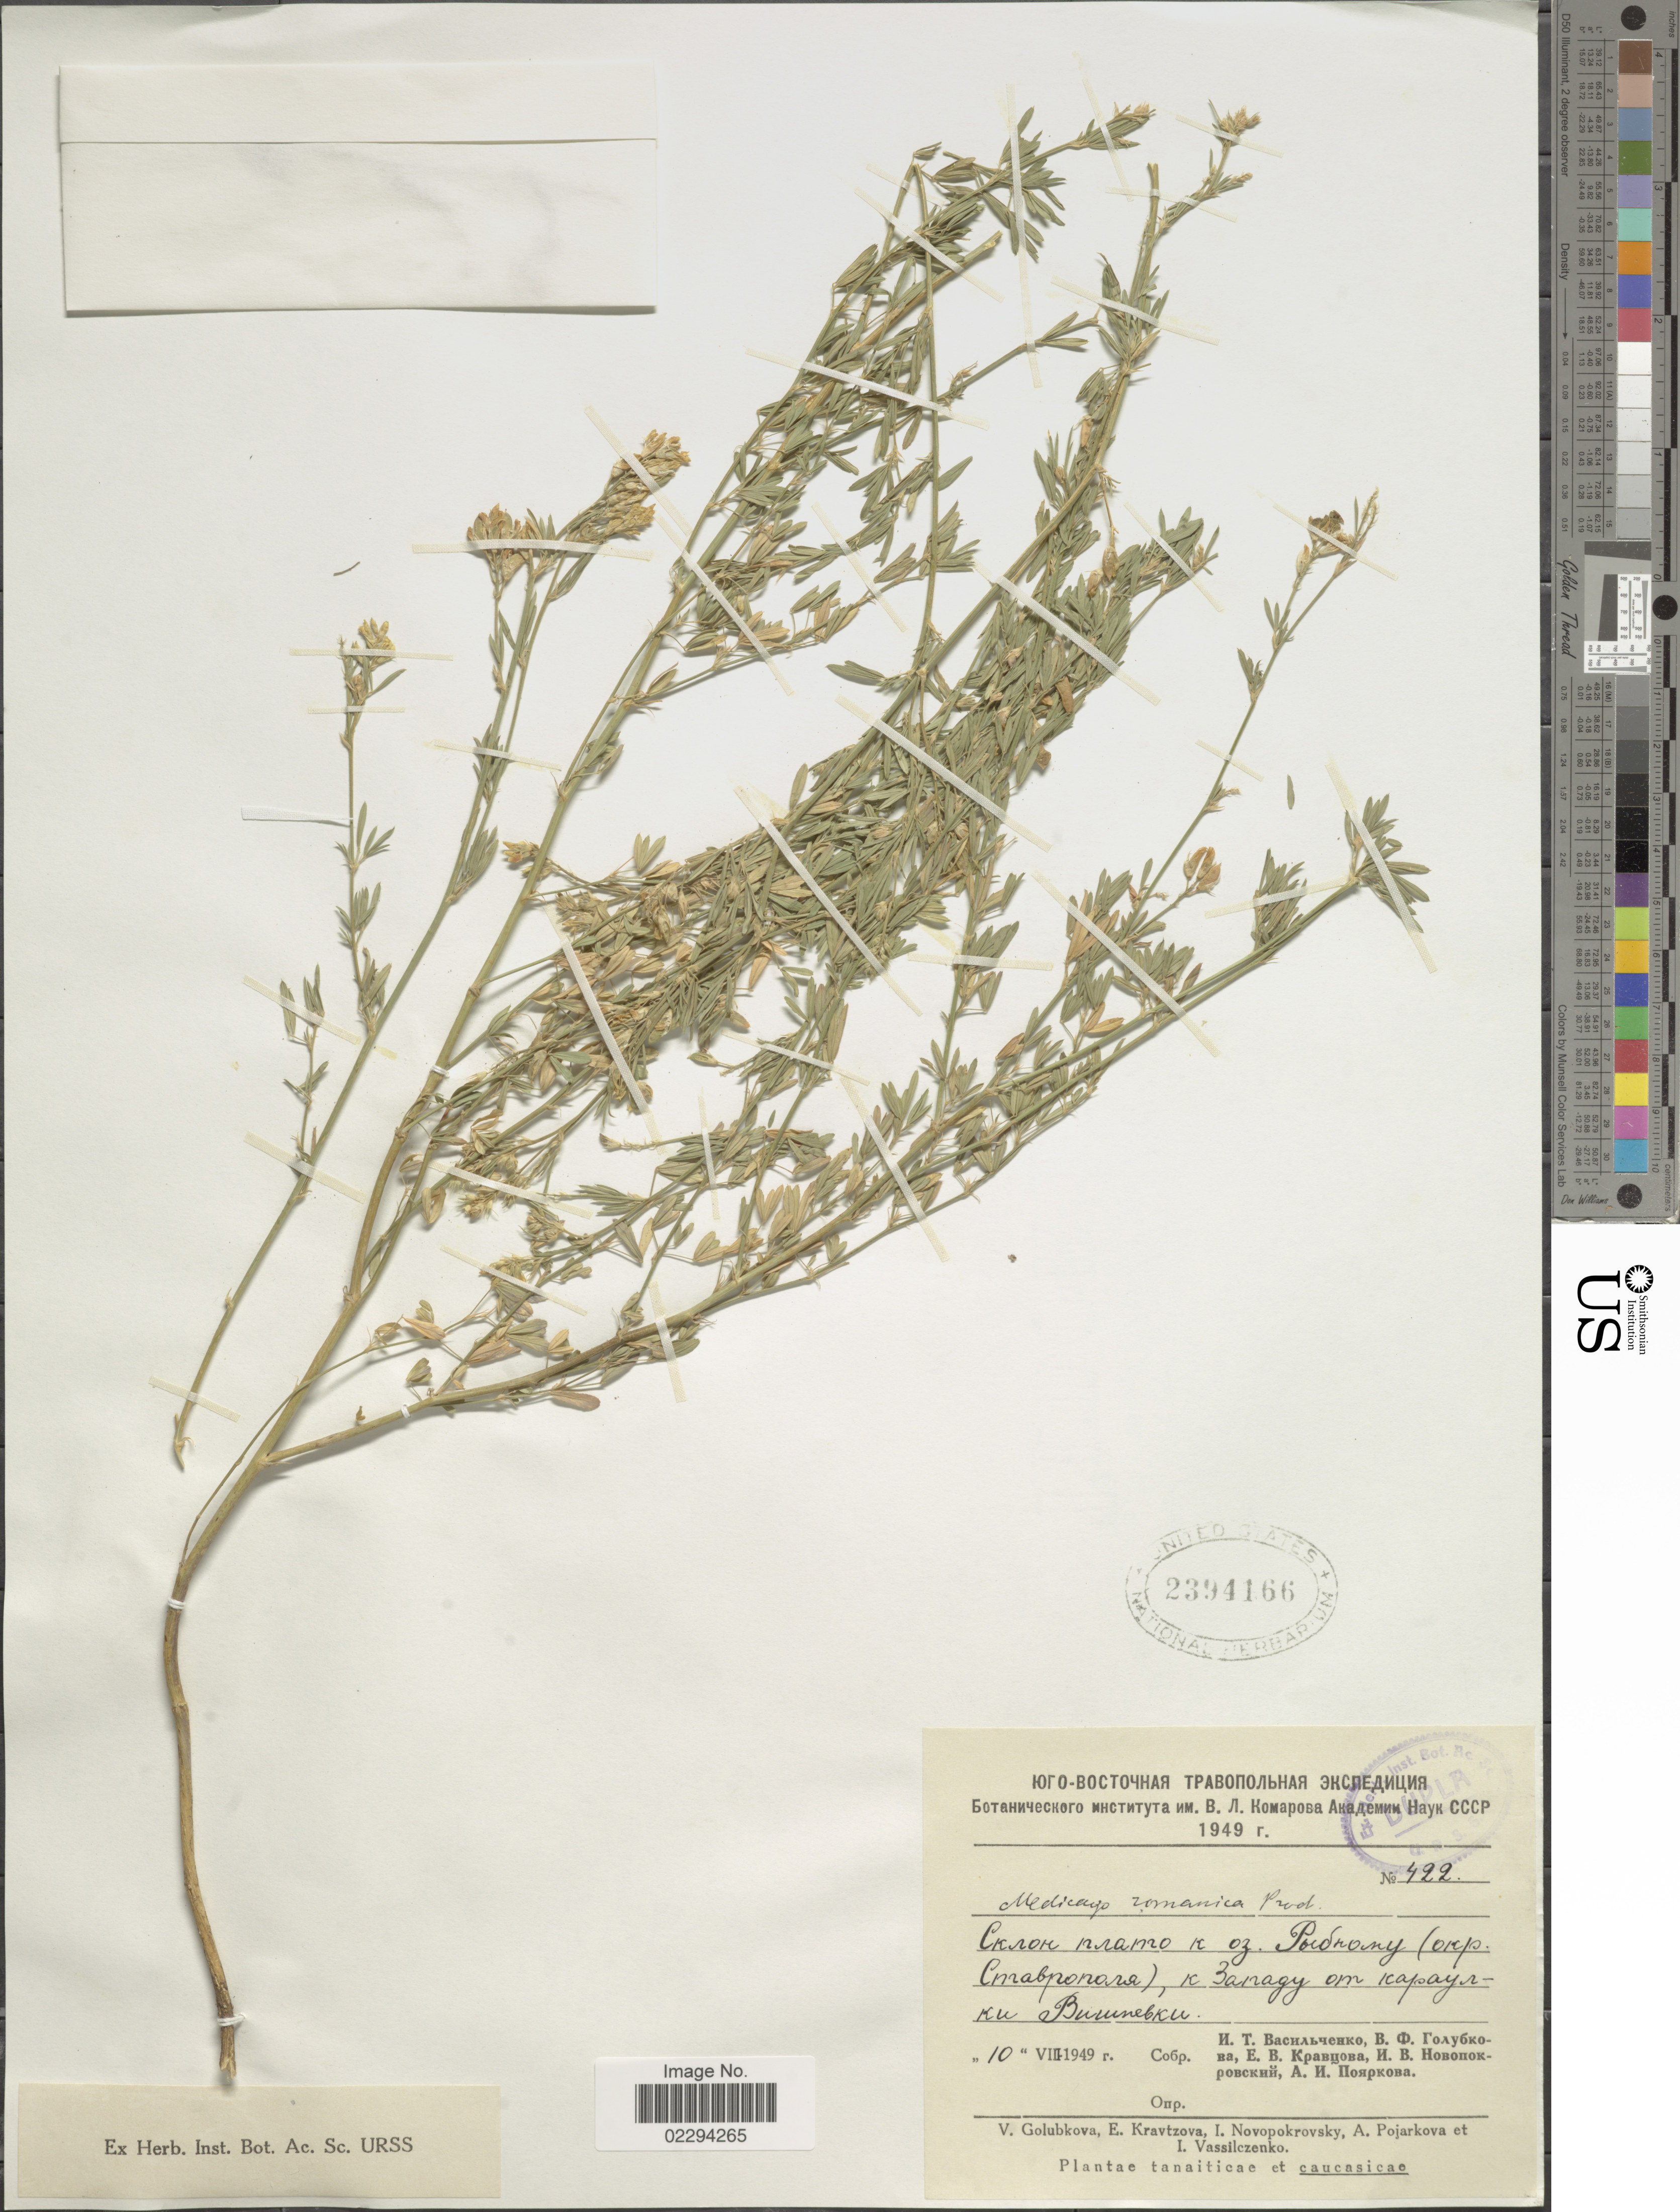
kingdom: Plantae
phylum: Tracheophyta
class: Magnoliopsida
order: Fabales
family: Fabaceae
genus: Medicago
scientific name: Medicago romanica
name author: Prodán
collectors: V. F. Golubkova, E. Kravtzova, I. Novopokrovsky, A. Pojarkova & I. T. Vassilczenko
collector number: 422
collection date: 1949-08-10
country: Russian Federation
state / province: Stavropol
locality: Lake Rybnoe, W of Vishnevka village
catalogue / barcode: US 2394166